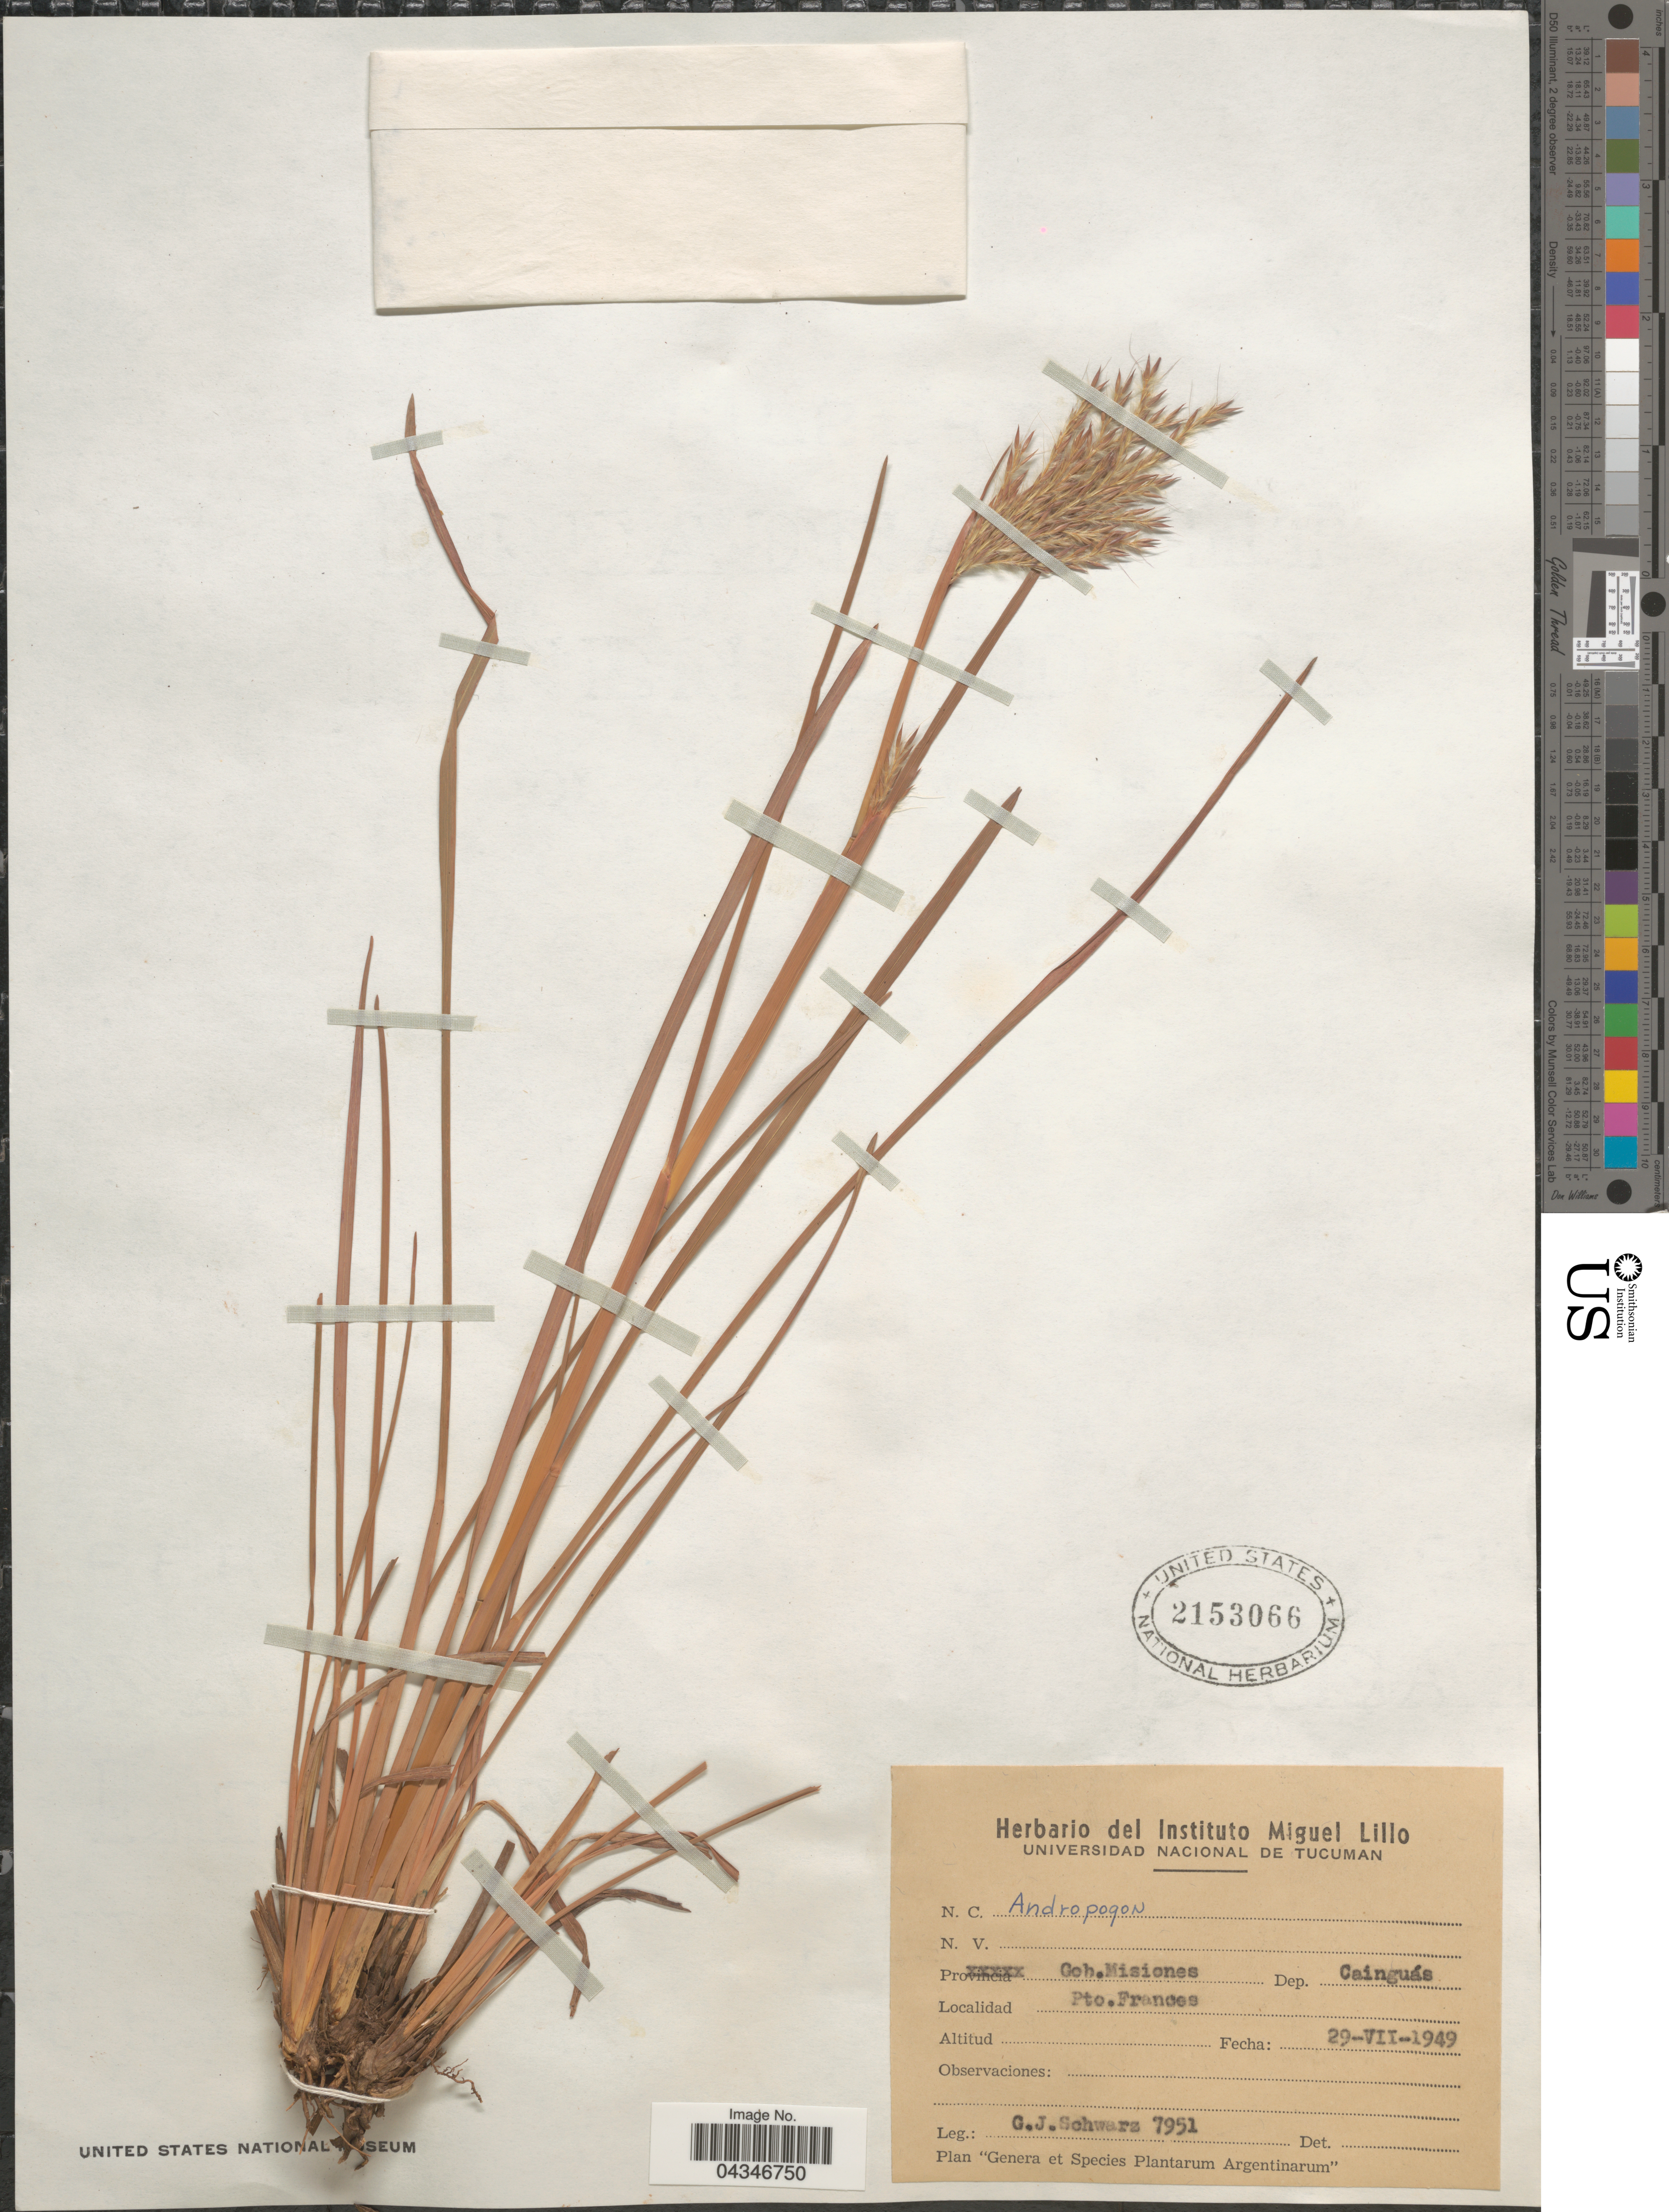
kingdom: Plantae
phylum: Tracheophyta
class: Liliopsida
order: Poales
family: Poaceae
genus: Andropogon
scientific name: Andropogon sp.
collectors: G. J. Schwarz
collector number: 7951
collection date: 1949-07-29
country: Argentina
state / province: Misiones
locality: Gob. Misiones. Dep. Cainguás. Pto. Frances.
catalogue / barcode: US 2153066